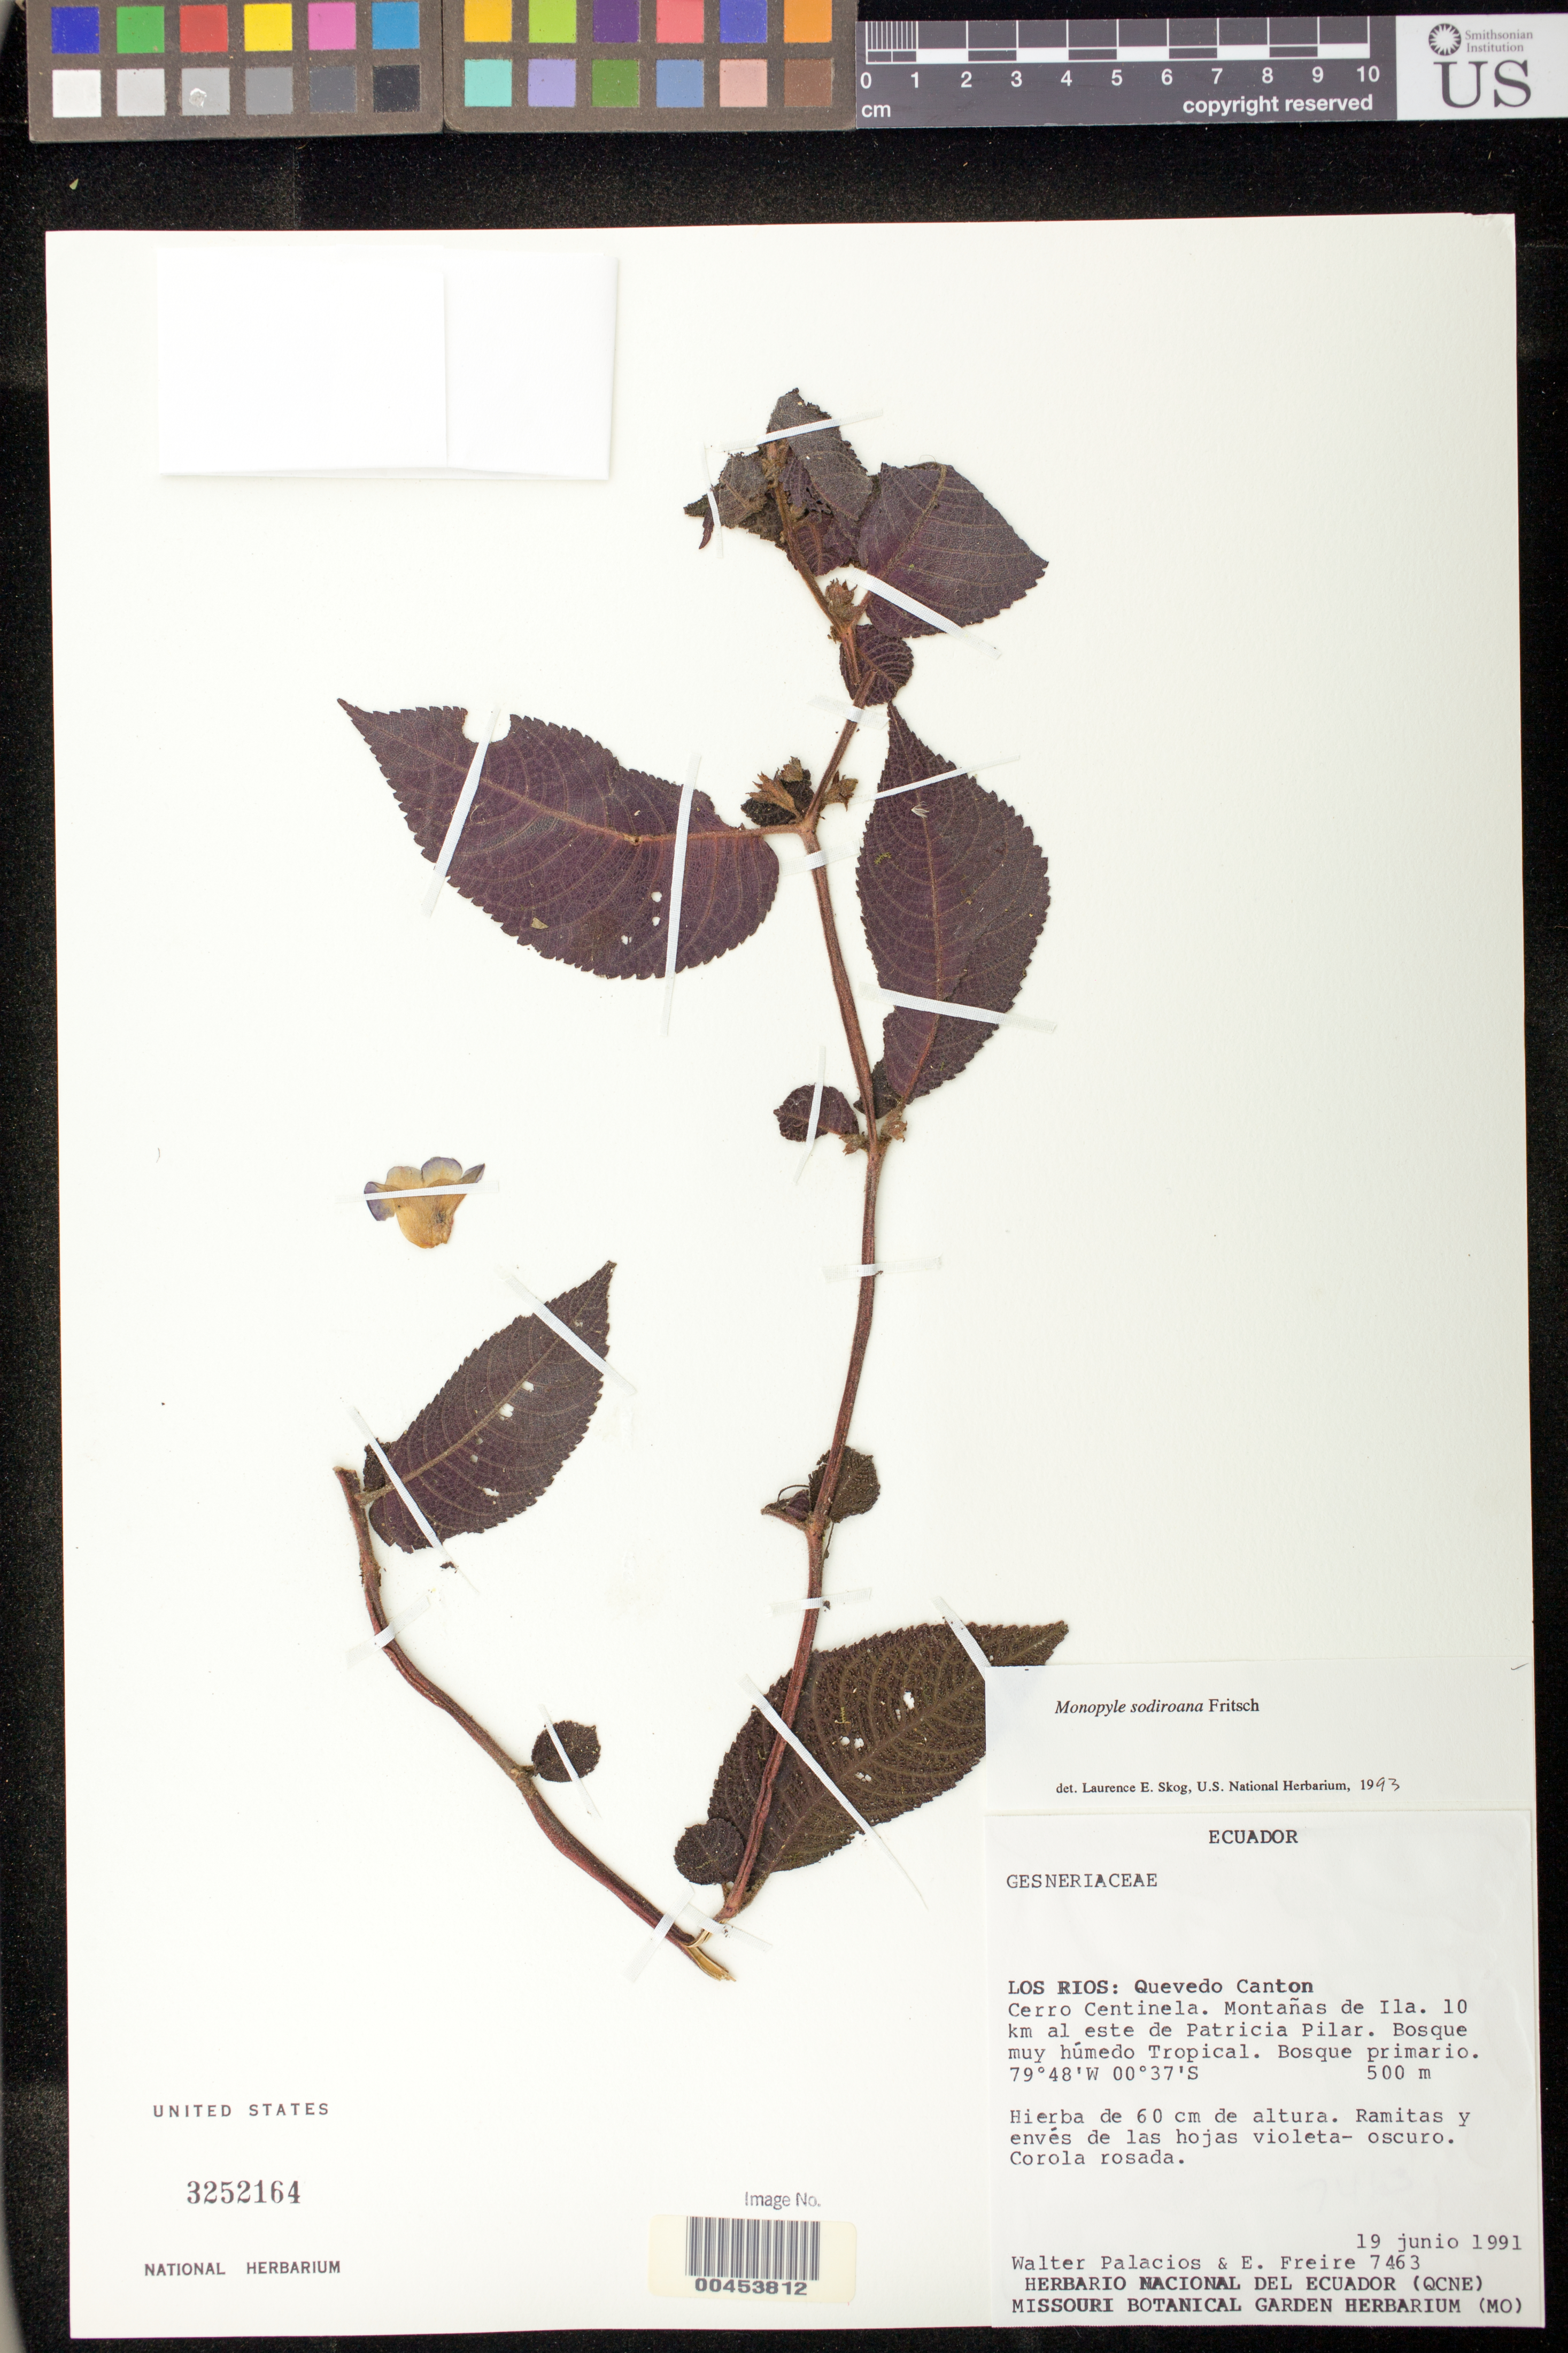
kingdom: Plantae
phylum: Tracheophyta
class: Magnoliopsida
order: Lamiales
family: Gesneriaceae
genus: Monopyle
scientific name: Monopyle sodiroana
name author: Fritsch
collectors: W. Palacios & E. Freire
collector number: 7463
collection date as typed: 19 Jun 1991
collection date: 1991-06-19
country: Ecuador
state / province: Los Ríos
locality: Cerro Centinela, Patricia Pilar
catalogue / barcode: US 3252164